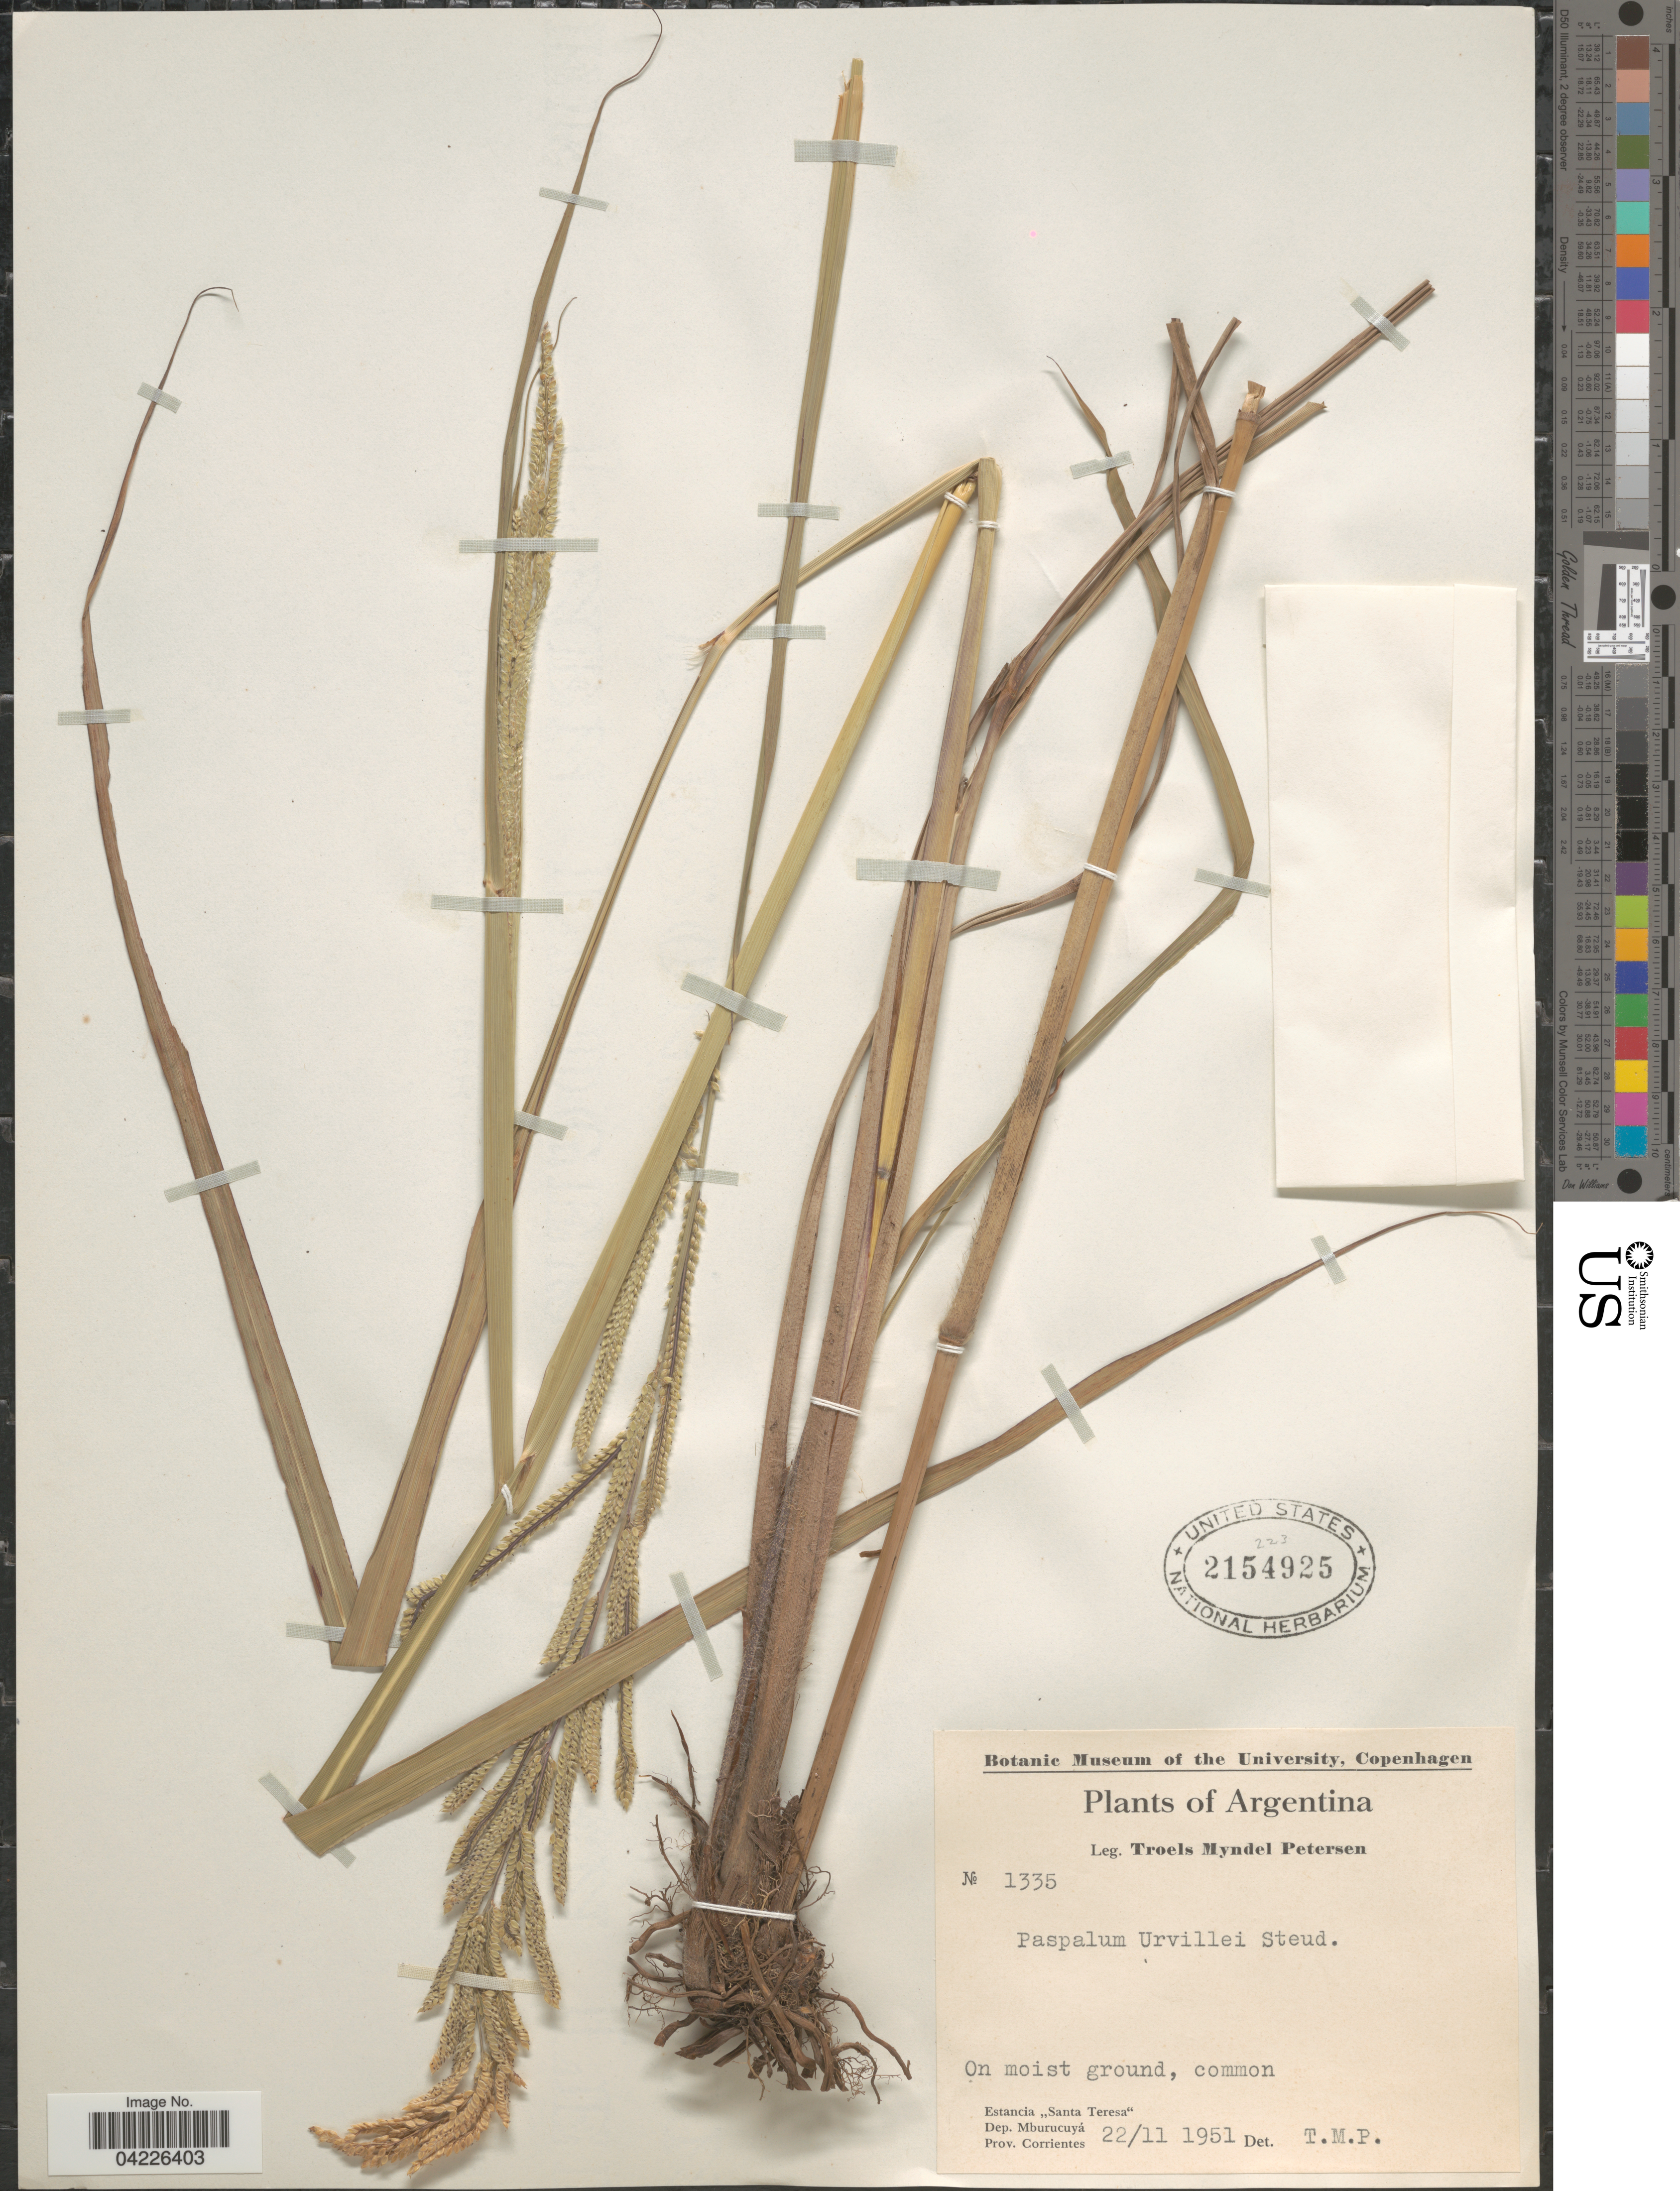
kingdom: Plantae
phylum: Tracheophyta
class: Liliopsida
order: Poales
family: Poaceae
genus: Paspalum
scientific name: Paspalum urvillei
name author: Steud.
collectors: T. M. Petersen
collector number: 1335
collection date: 1951-11-22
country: Argentina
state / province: Corrientes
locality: Estancia "Santa Teresa". Dep. Mburucuyá.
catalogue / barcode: US 2154925